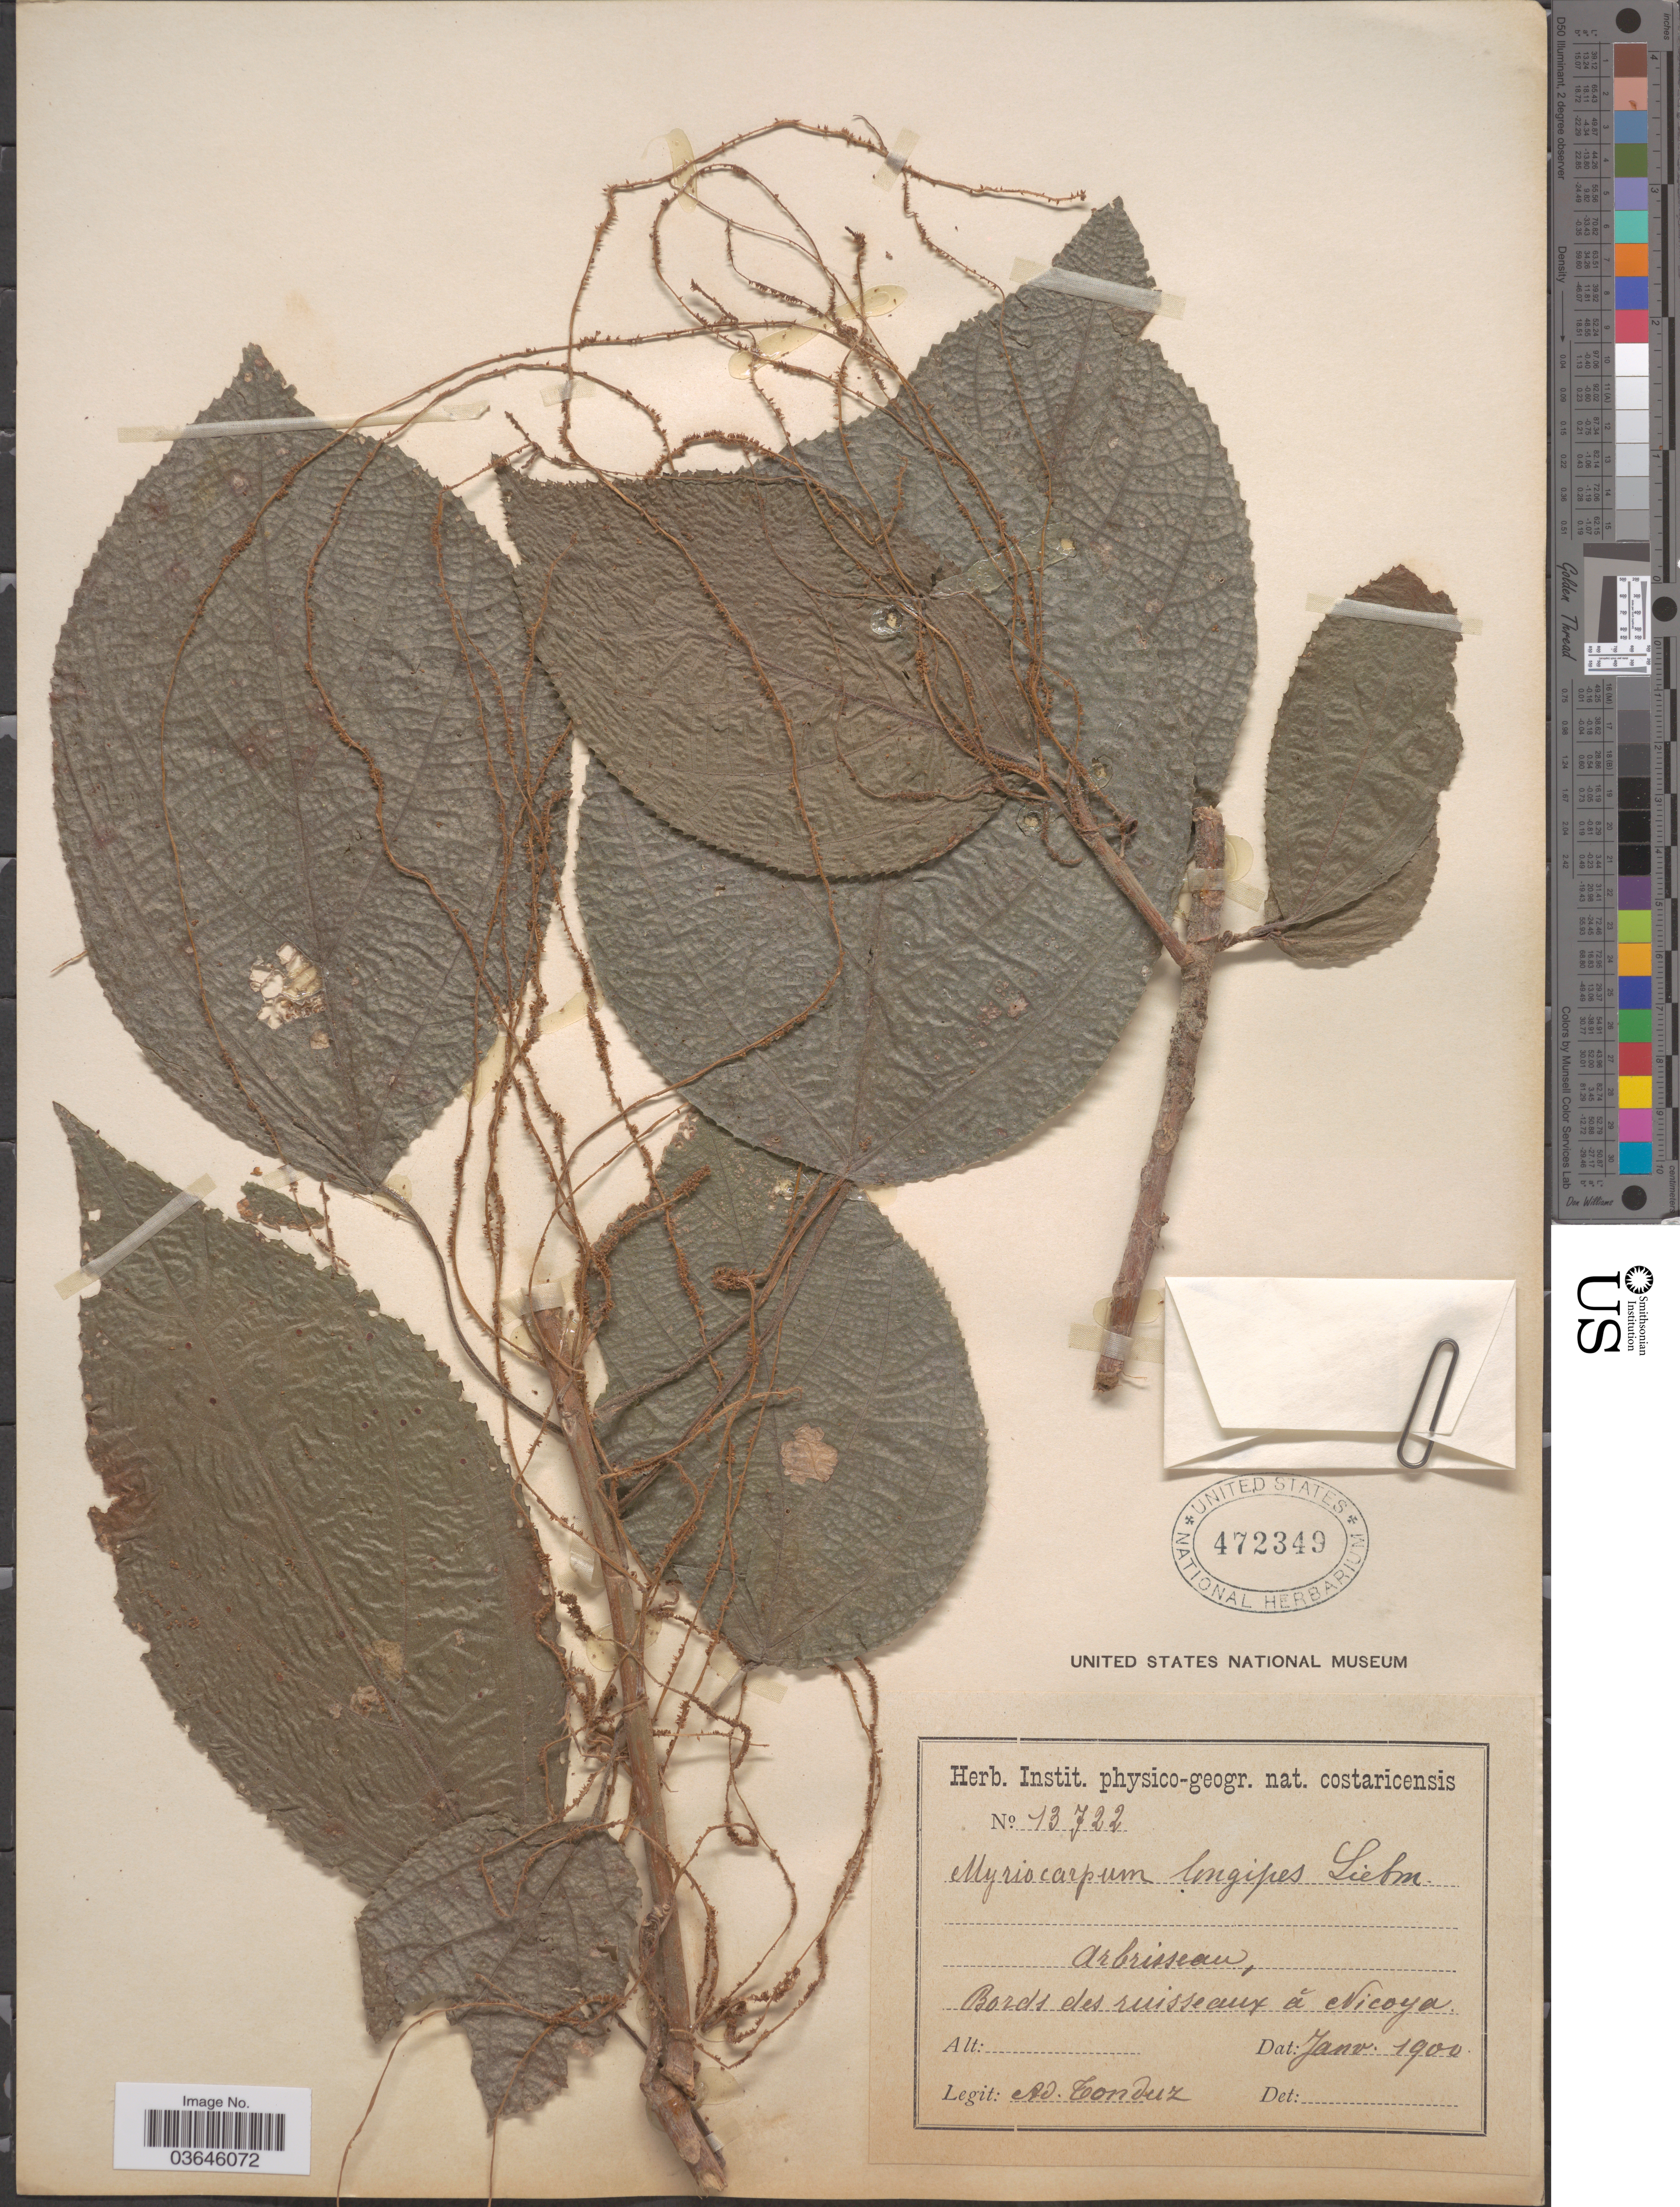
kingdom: Plantae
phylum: Tracheophyta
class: Magnoliopsida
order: Rosales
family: Urticaceae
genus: Myriocarpa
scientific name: Myriocarpa longipes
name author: Liebm.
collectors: A. Tonduz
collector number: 13722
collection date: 1900-01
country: Costa Rica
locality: Bords des ruisseaux á Nicoya.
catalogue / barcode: US 472349